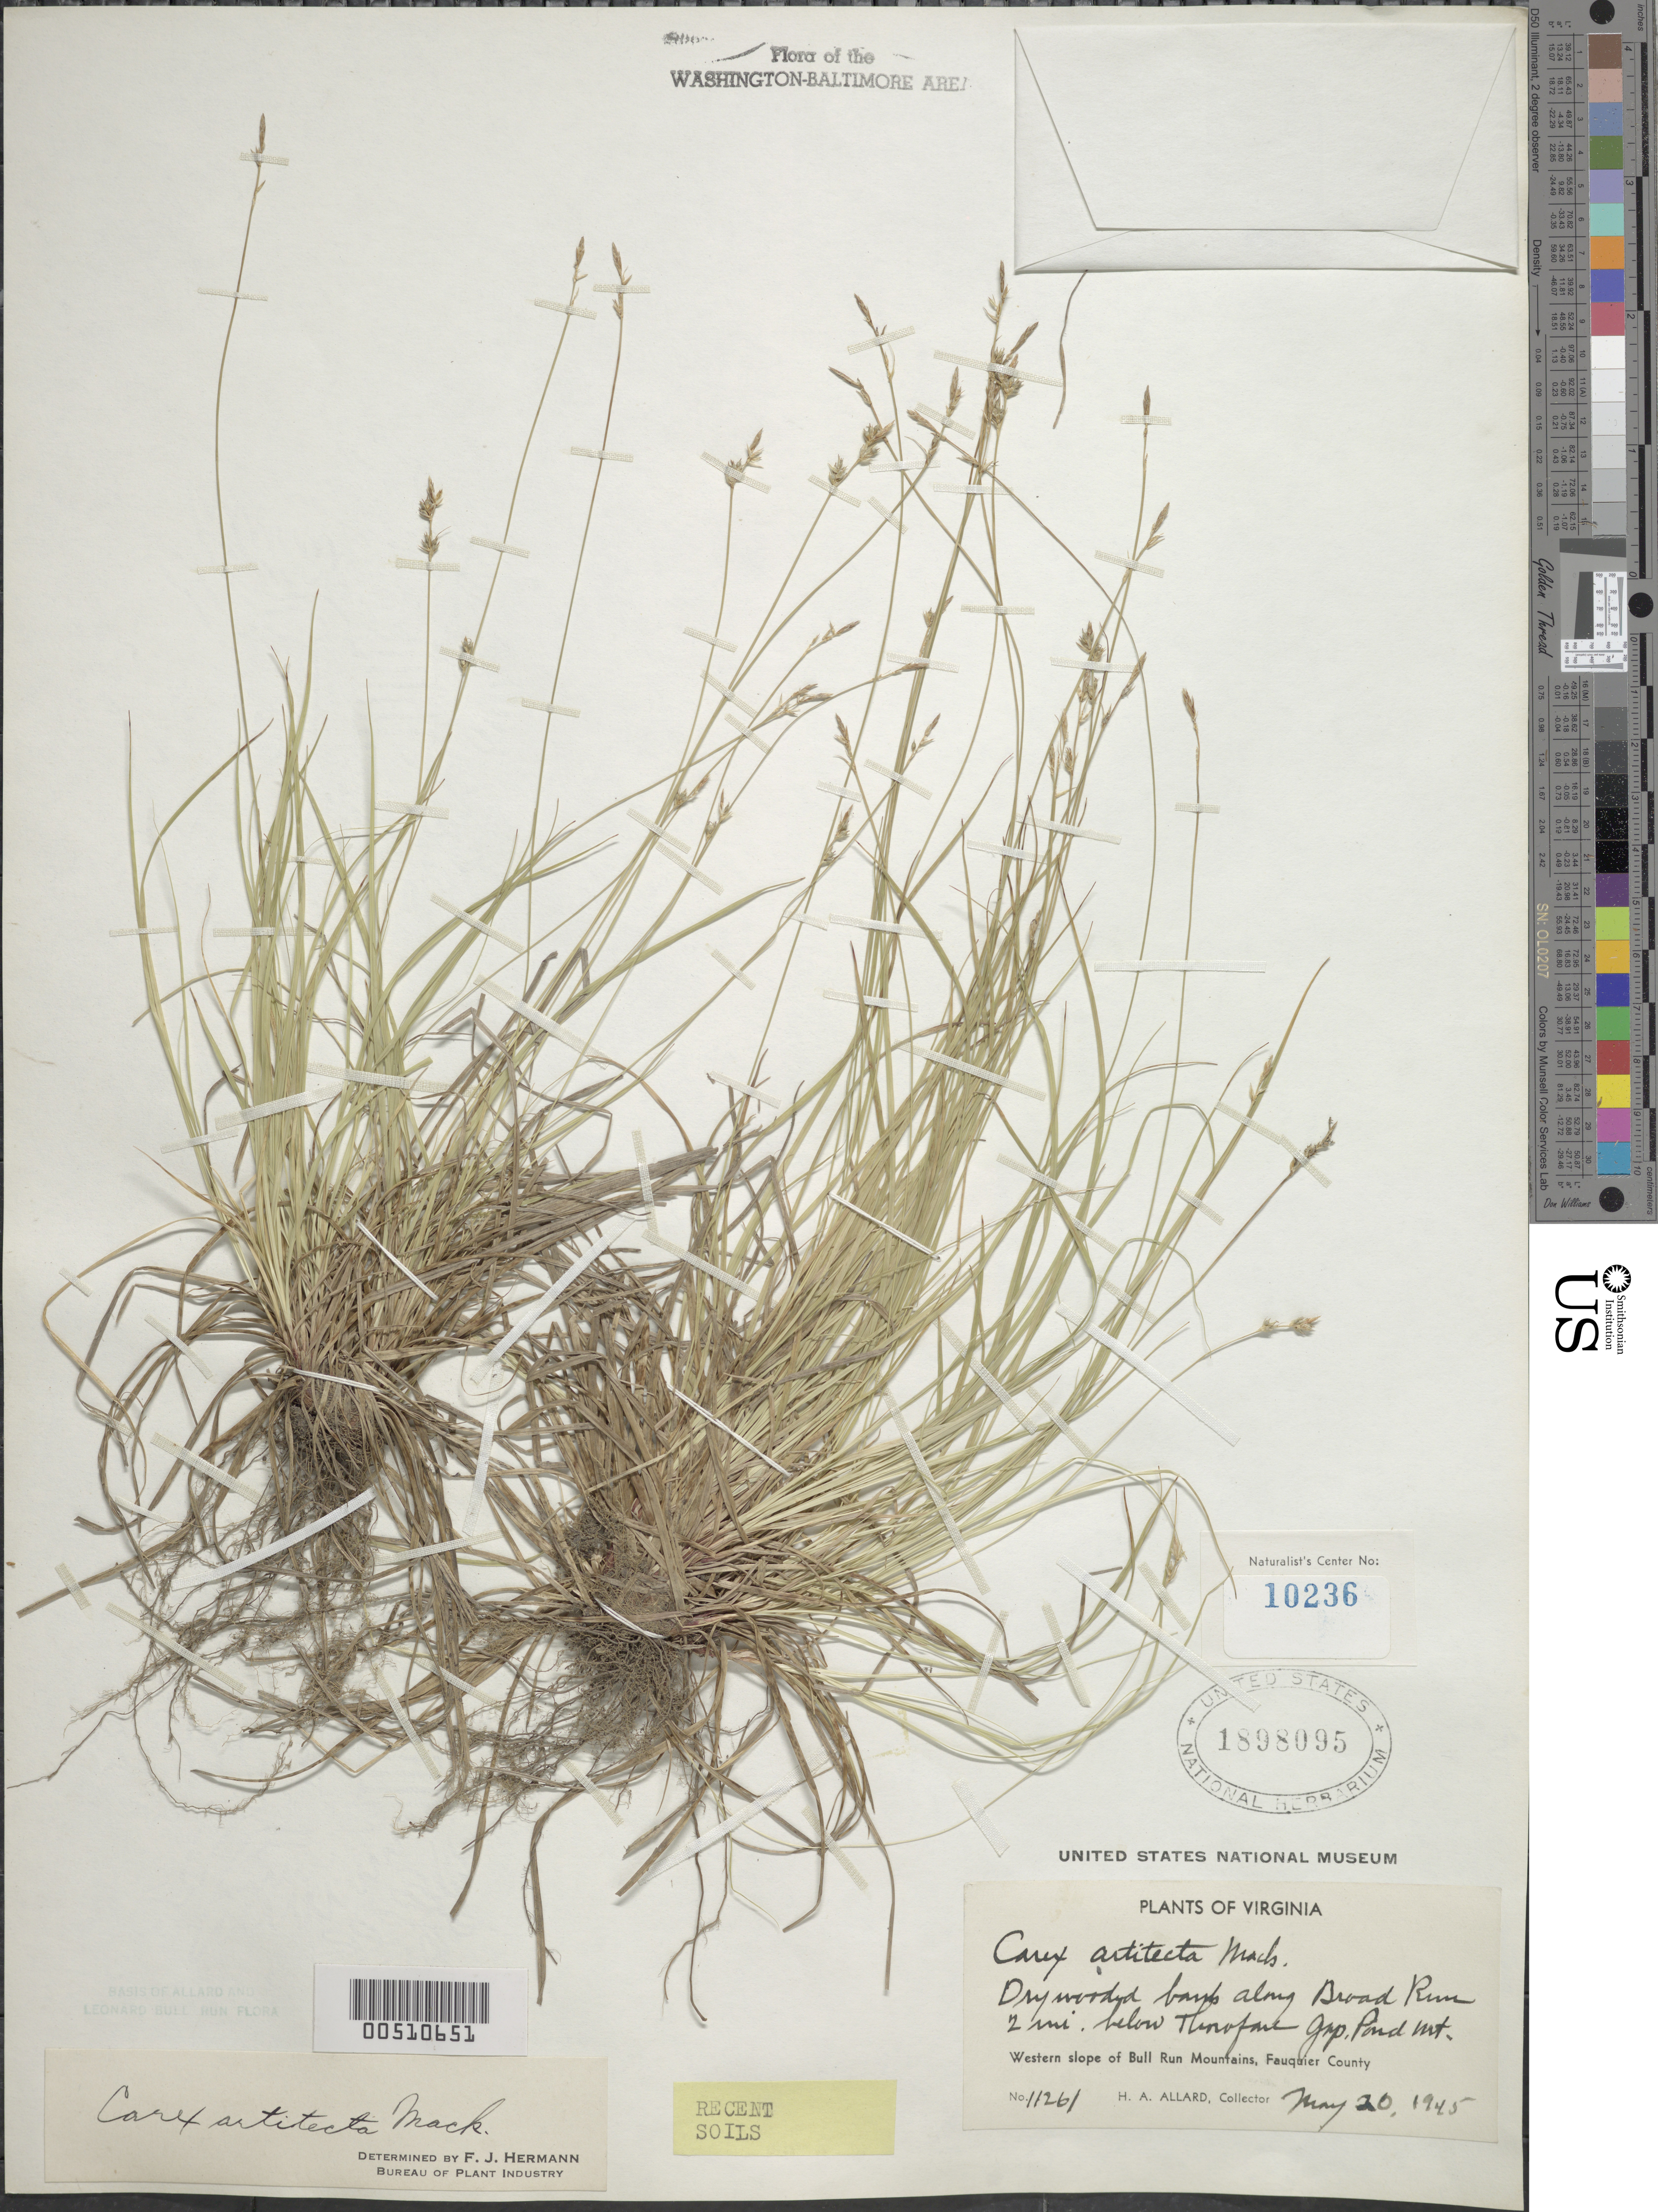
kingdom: Plantae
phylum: Tracheophyta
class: Liliopsida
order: Poales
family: Cyperaceae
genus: Carex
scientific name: Carex albicans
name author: Willd. ex Spreng.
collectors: H. A. Allard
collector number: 11261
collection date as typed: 20 May 1945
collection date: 1945-05-20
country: United States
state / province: Virginia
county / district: Fauquier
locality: Along Broad Run, below Thorofare Gap, Pond Mt., W slope of Bull Run Mts. Bull Run Mts.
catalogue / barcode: US 1898095